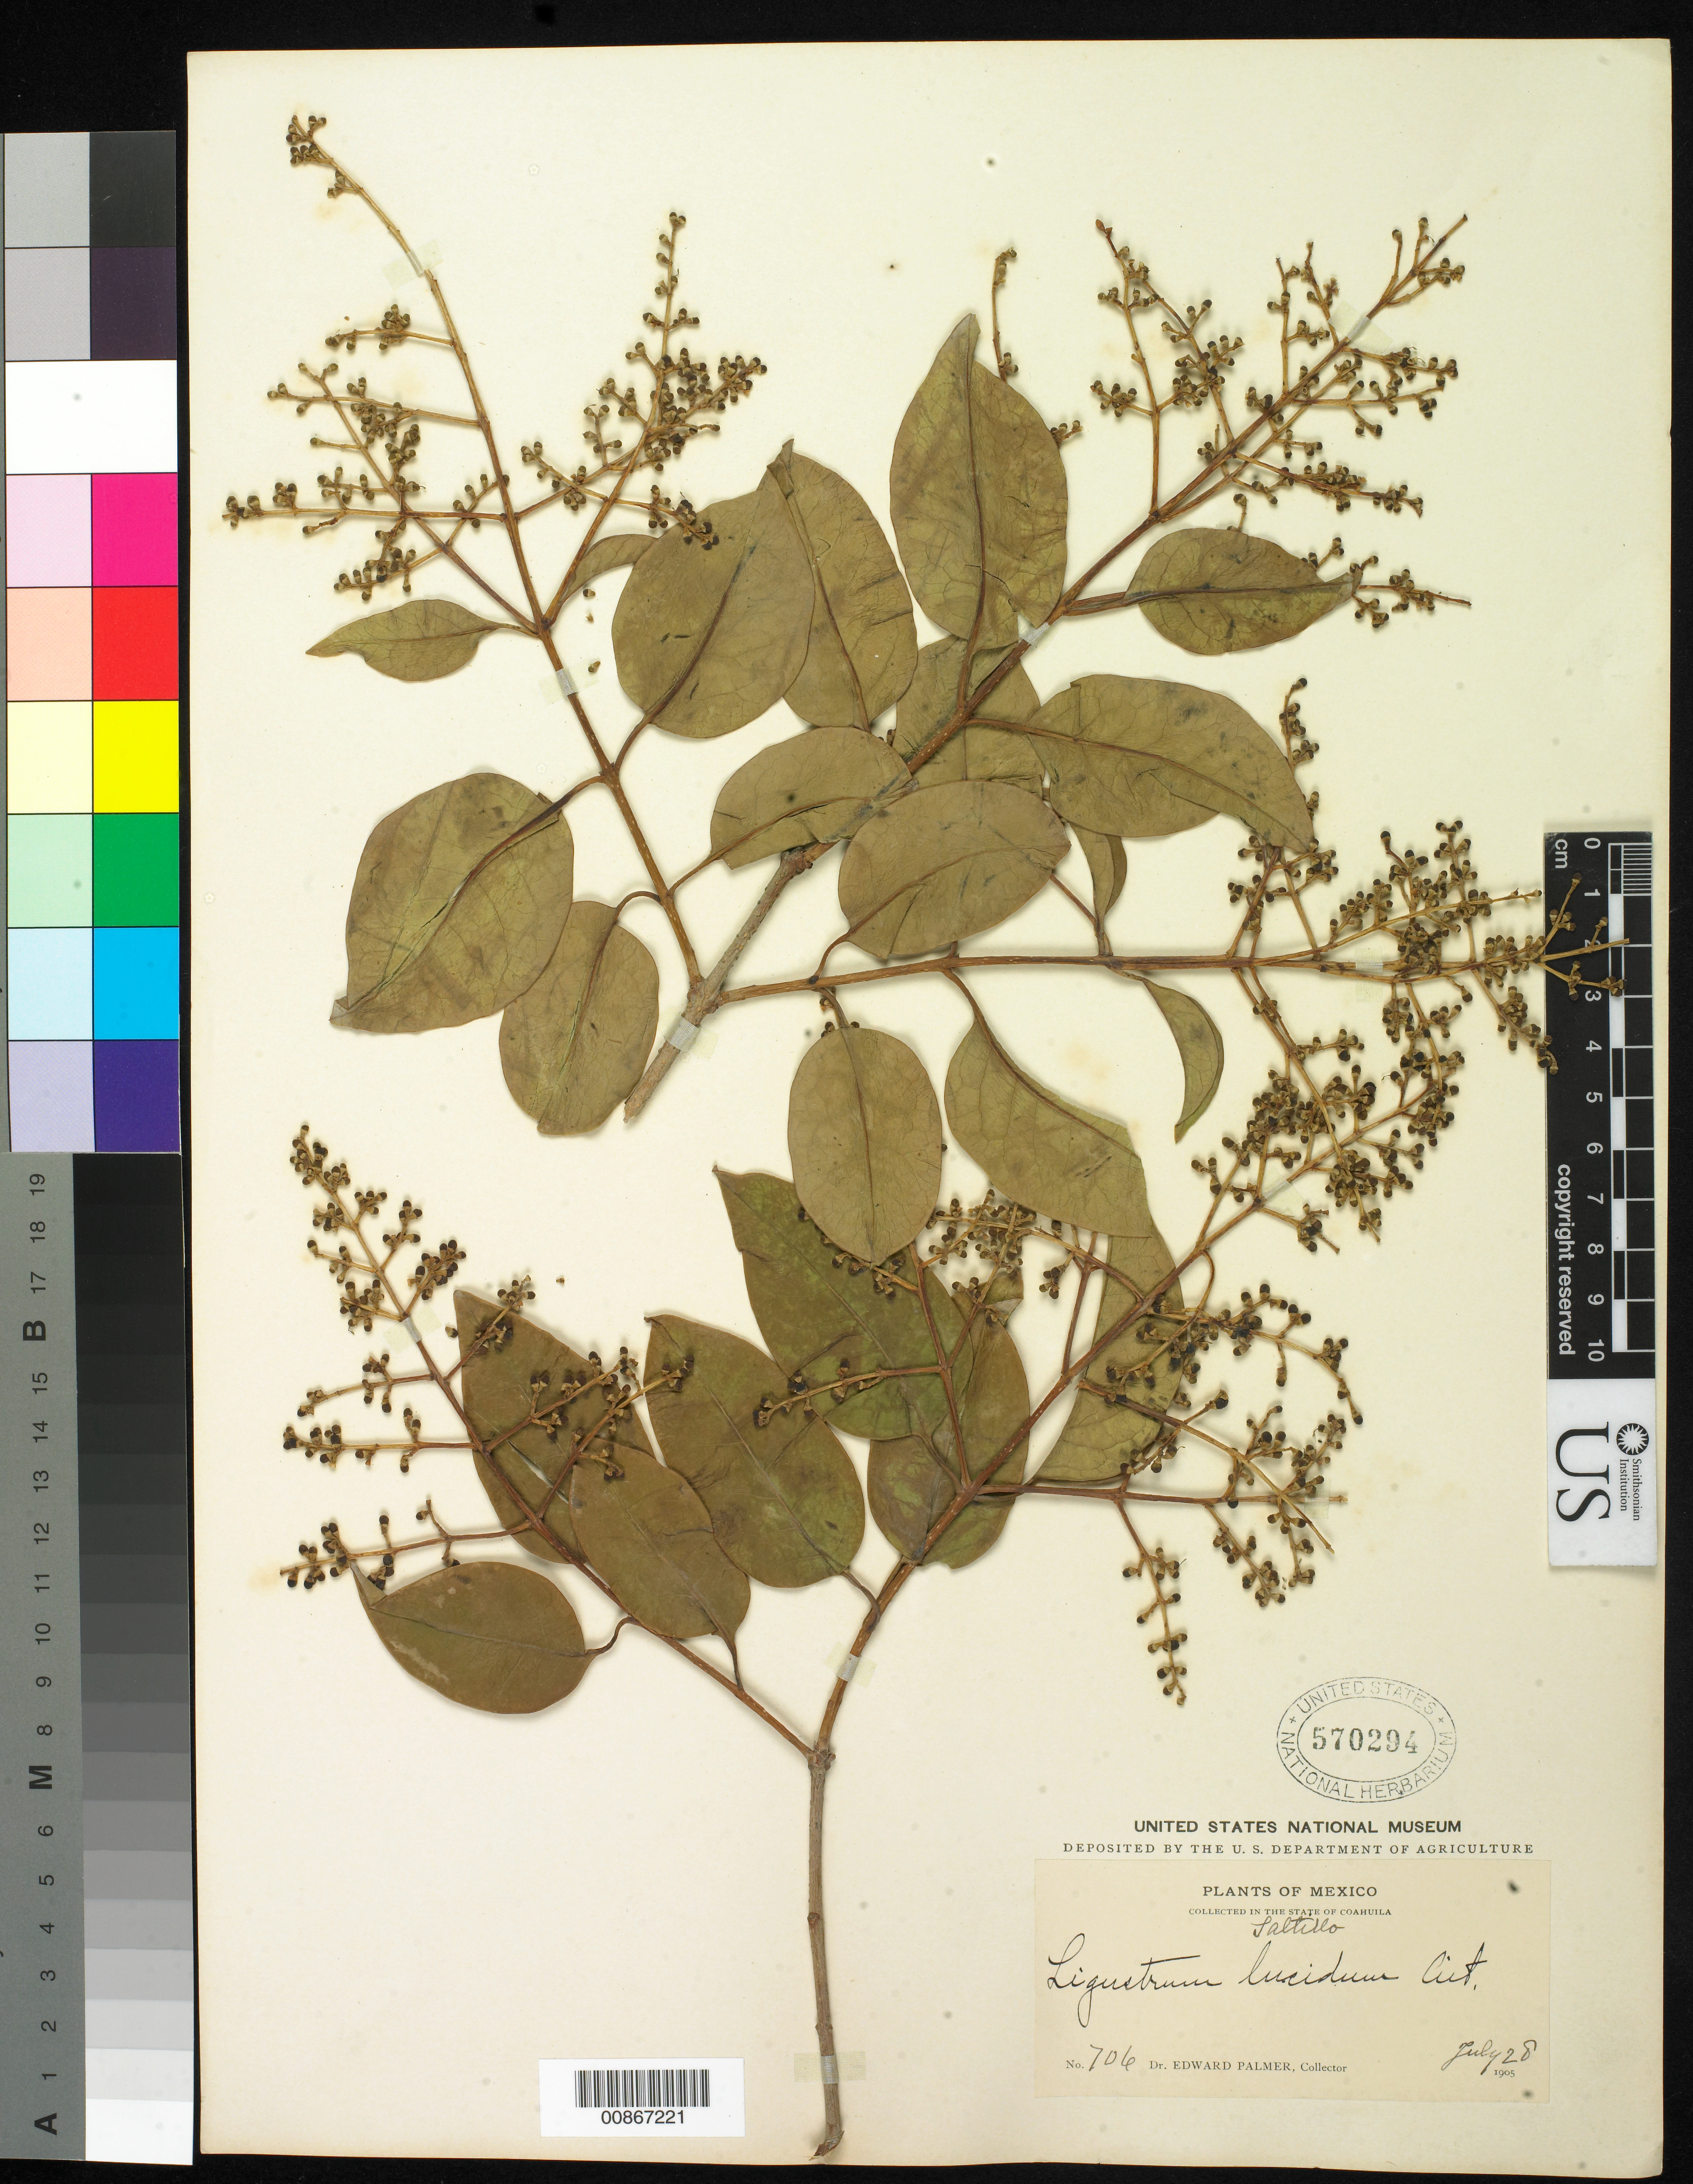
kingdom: Plantae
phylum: Tracheophyta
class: Magnoliopsida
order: Lamiales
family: Oleaceae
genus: Ligustrum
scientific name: Ligustrum lucidum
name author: W.T. Aiton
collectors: E. Palmer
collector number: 706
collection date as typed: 28 Jul 1905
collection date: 1905-07-28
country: Mexico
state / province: Coahuila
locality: Saltillo, Coahuila.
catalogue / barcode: US 570294